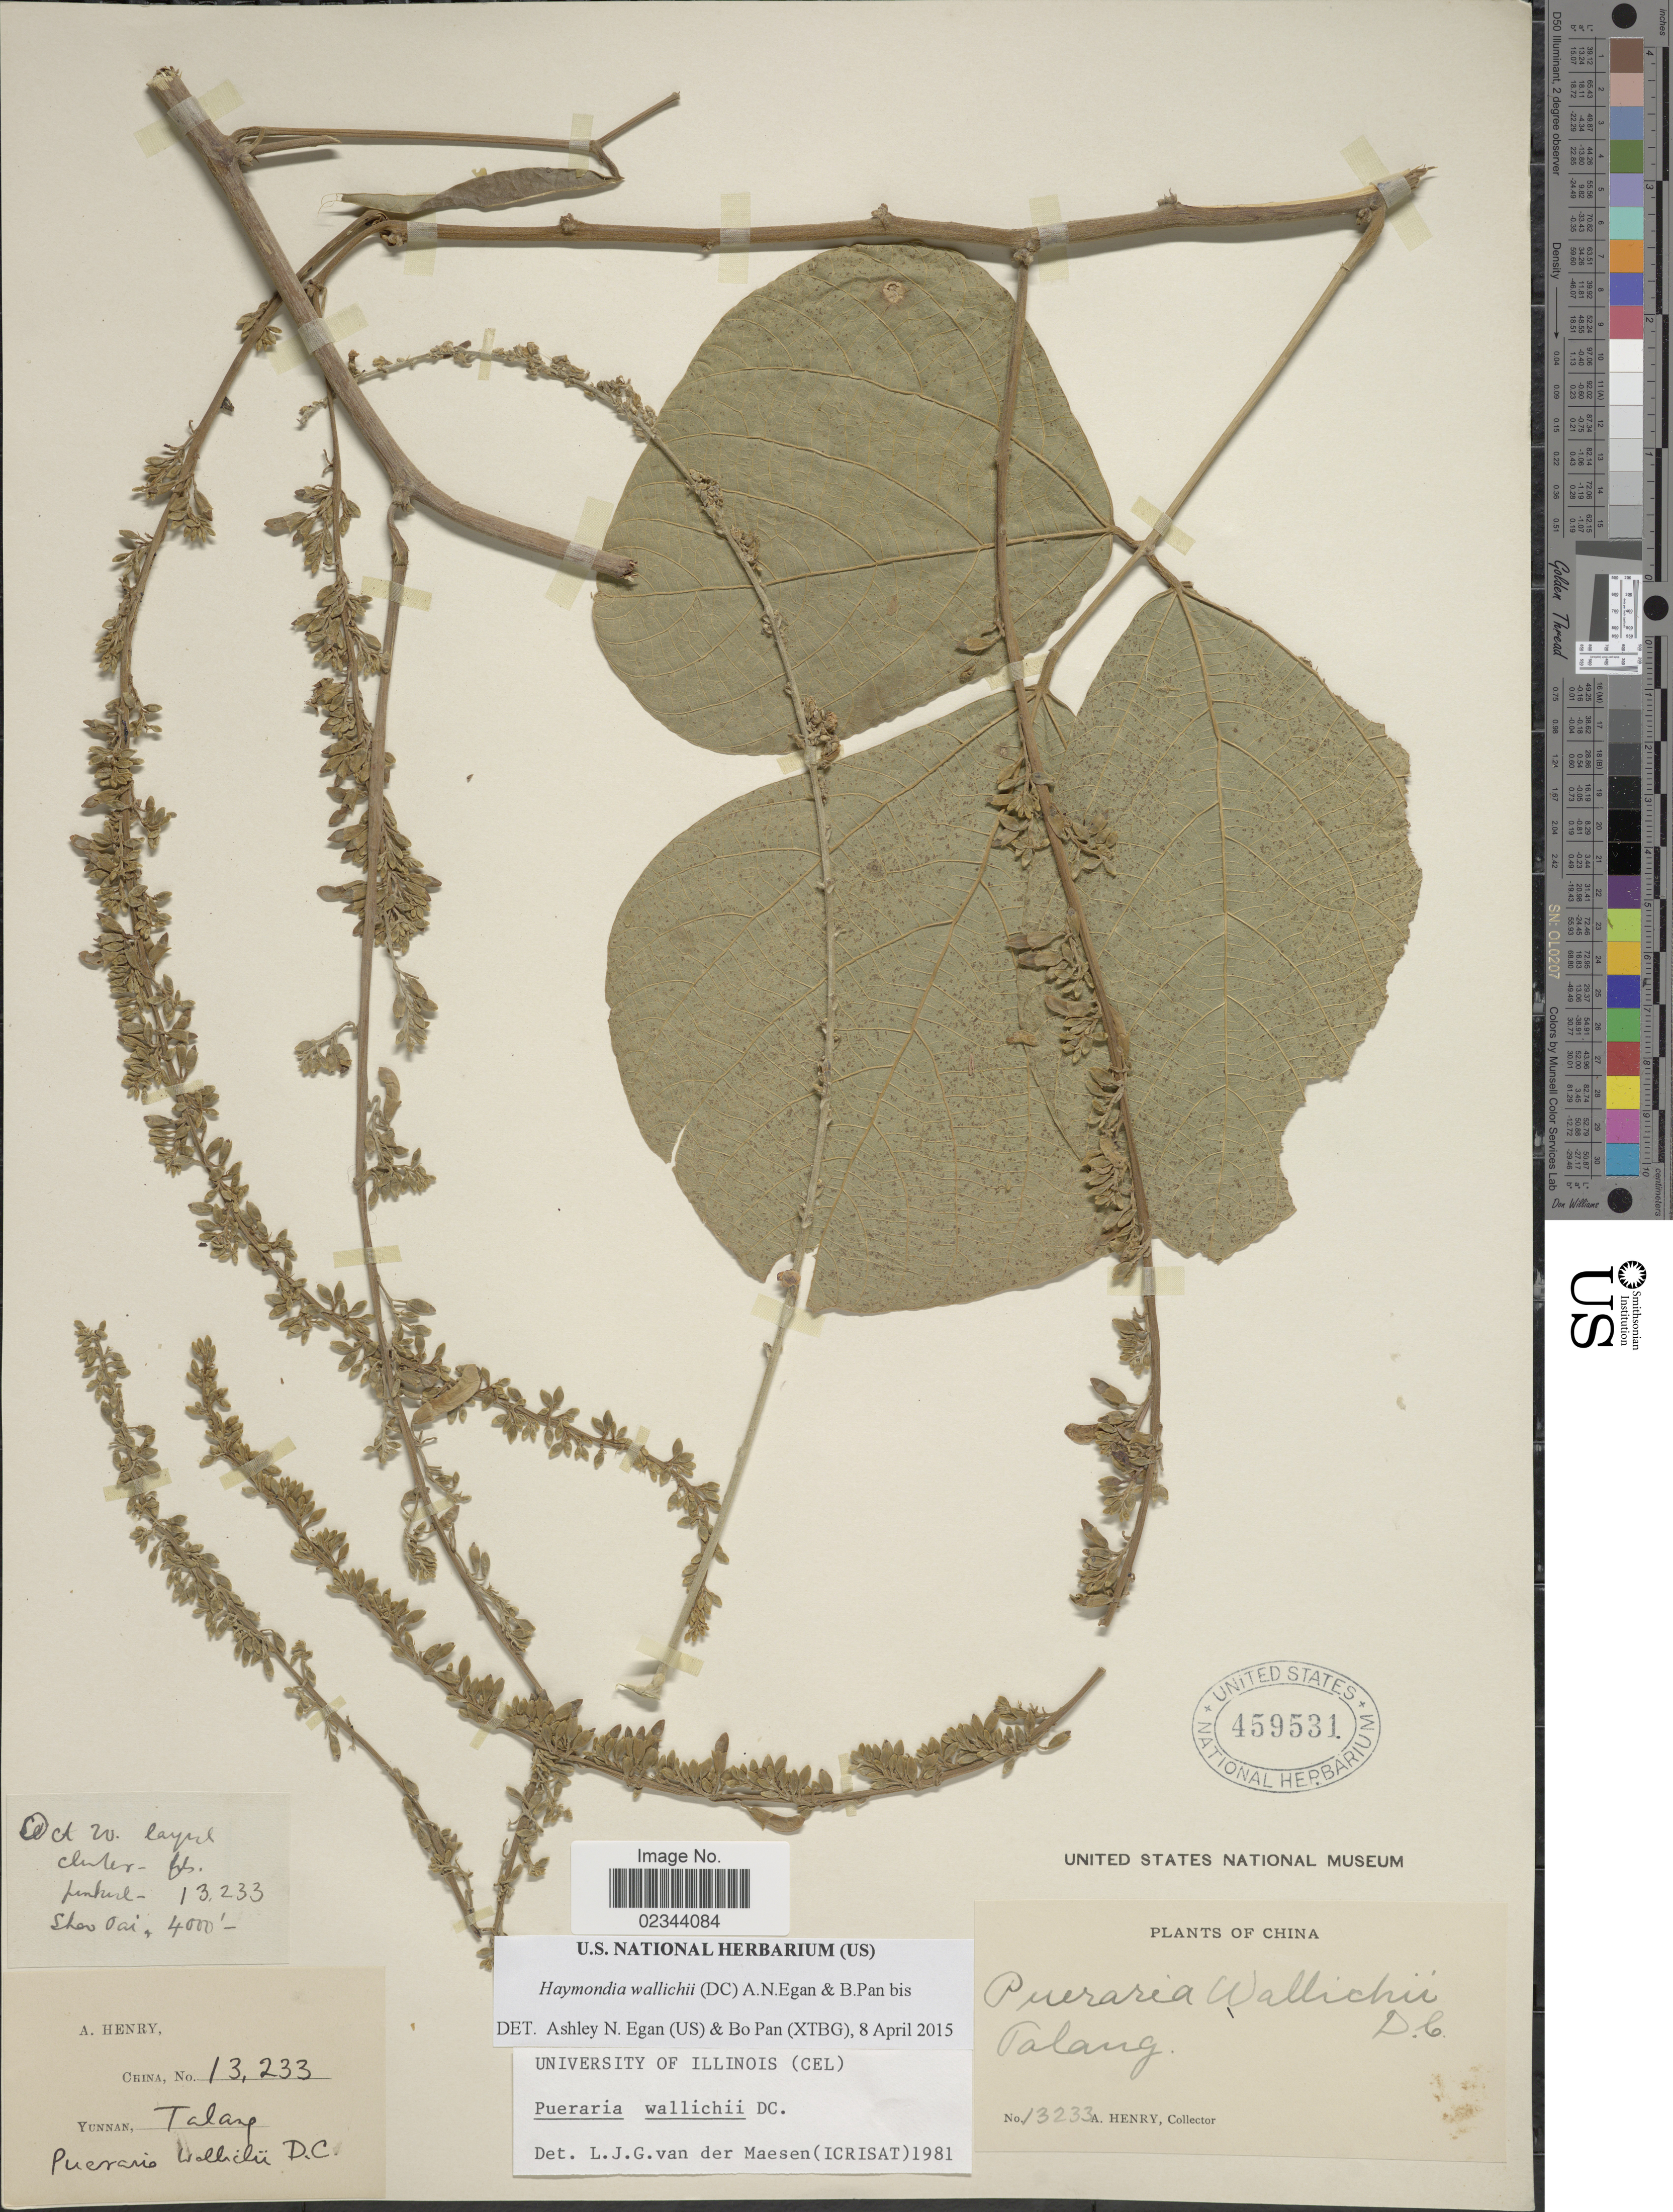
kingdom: Plantae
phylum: Tracheophyta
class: Magnoliopsida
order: Fabales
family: Fabaceae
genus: Haymondia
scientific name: Haymondia wallichii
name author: (DC.) A.N. Egan & B. Pan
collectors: A. Henry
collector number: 13233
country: China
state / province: Yunnan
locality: Talang, Shao Tai.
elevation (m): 1219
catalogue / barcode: US 459531